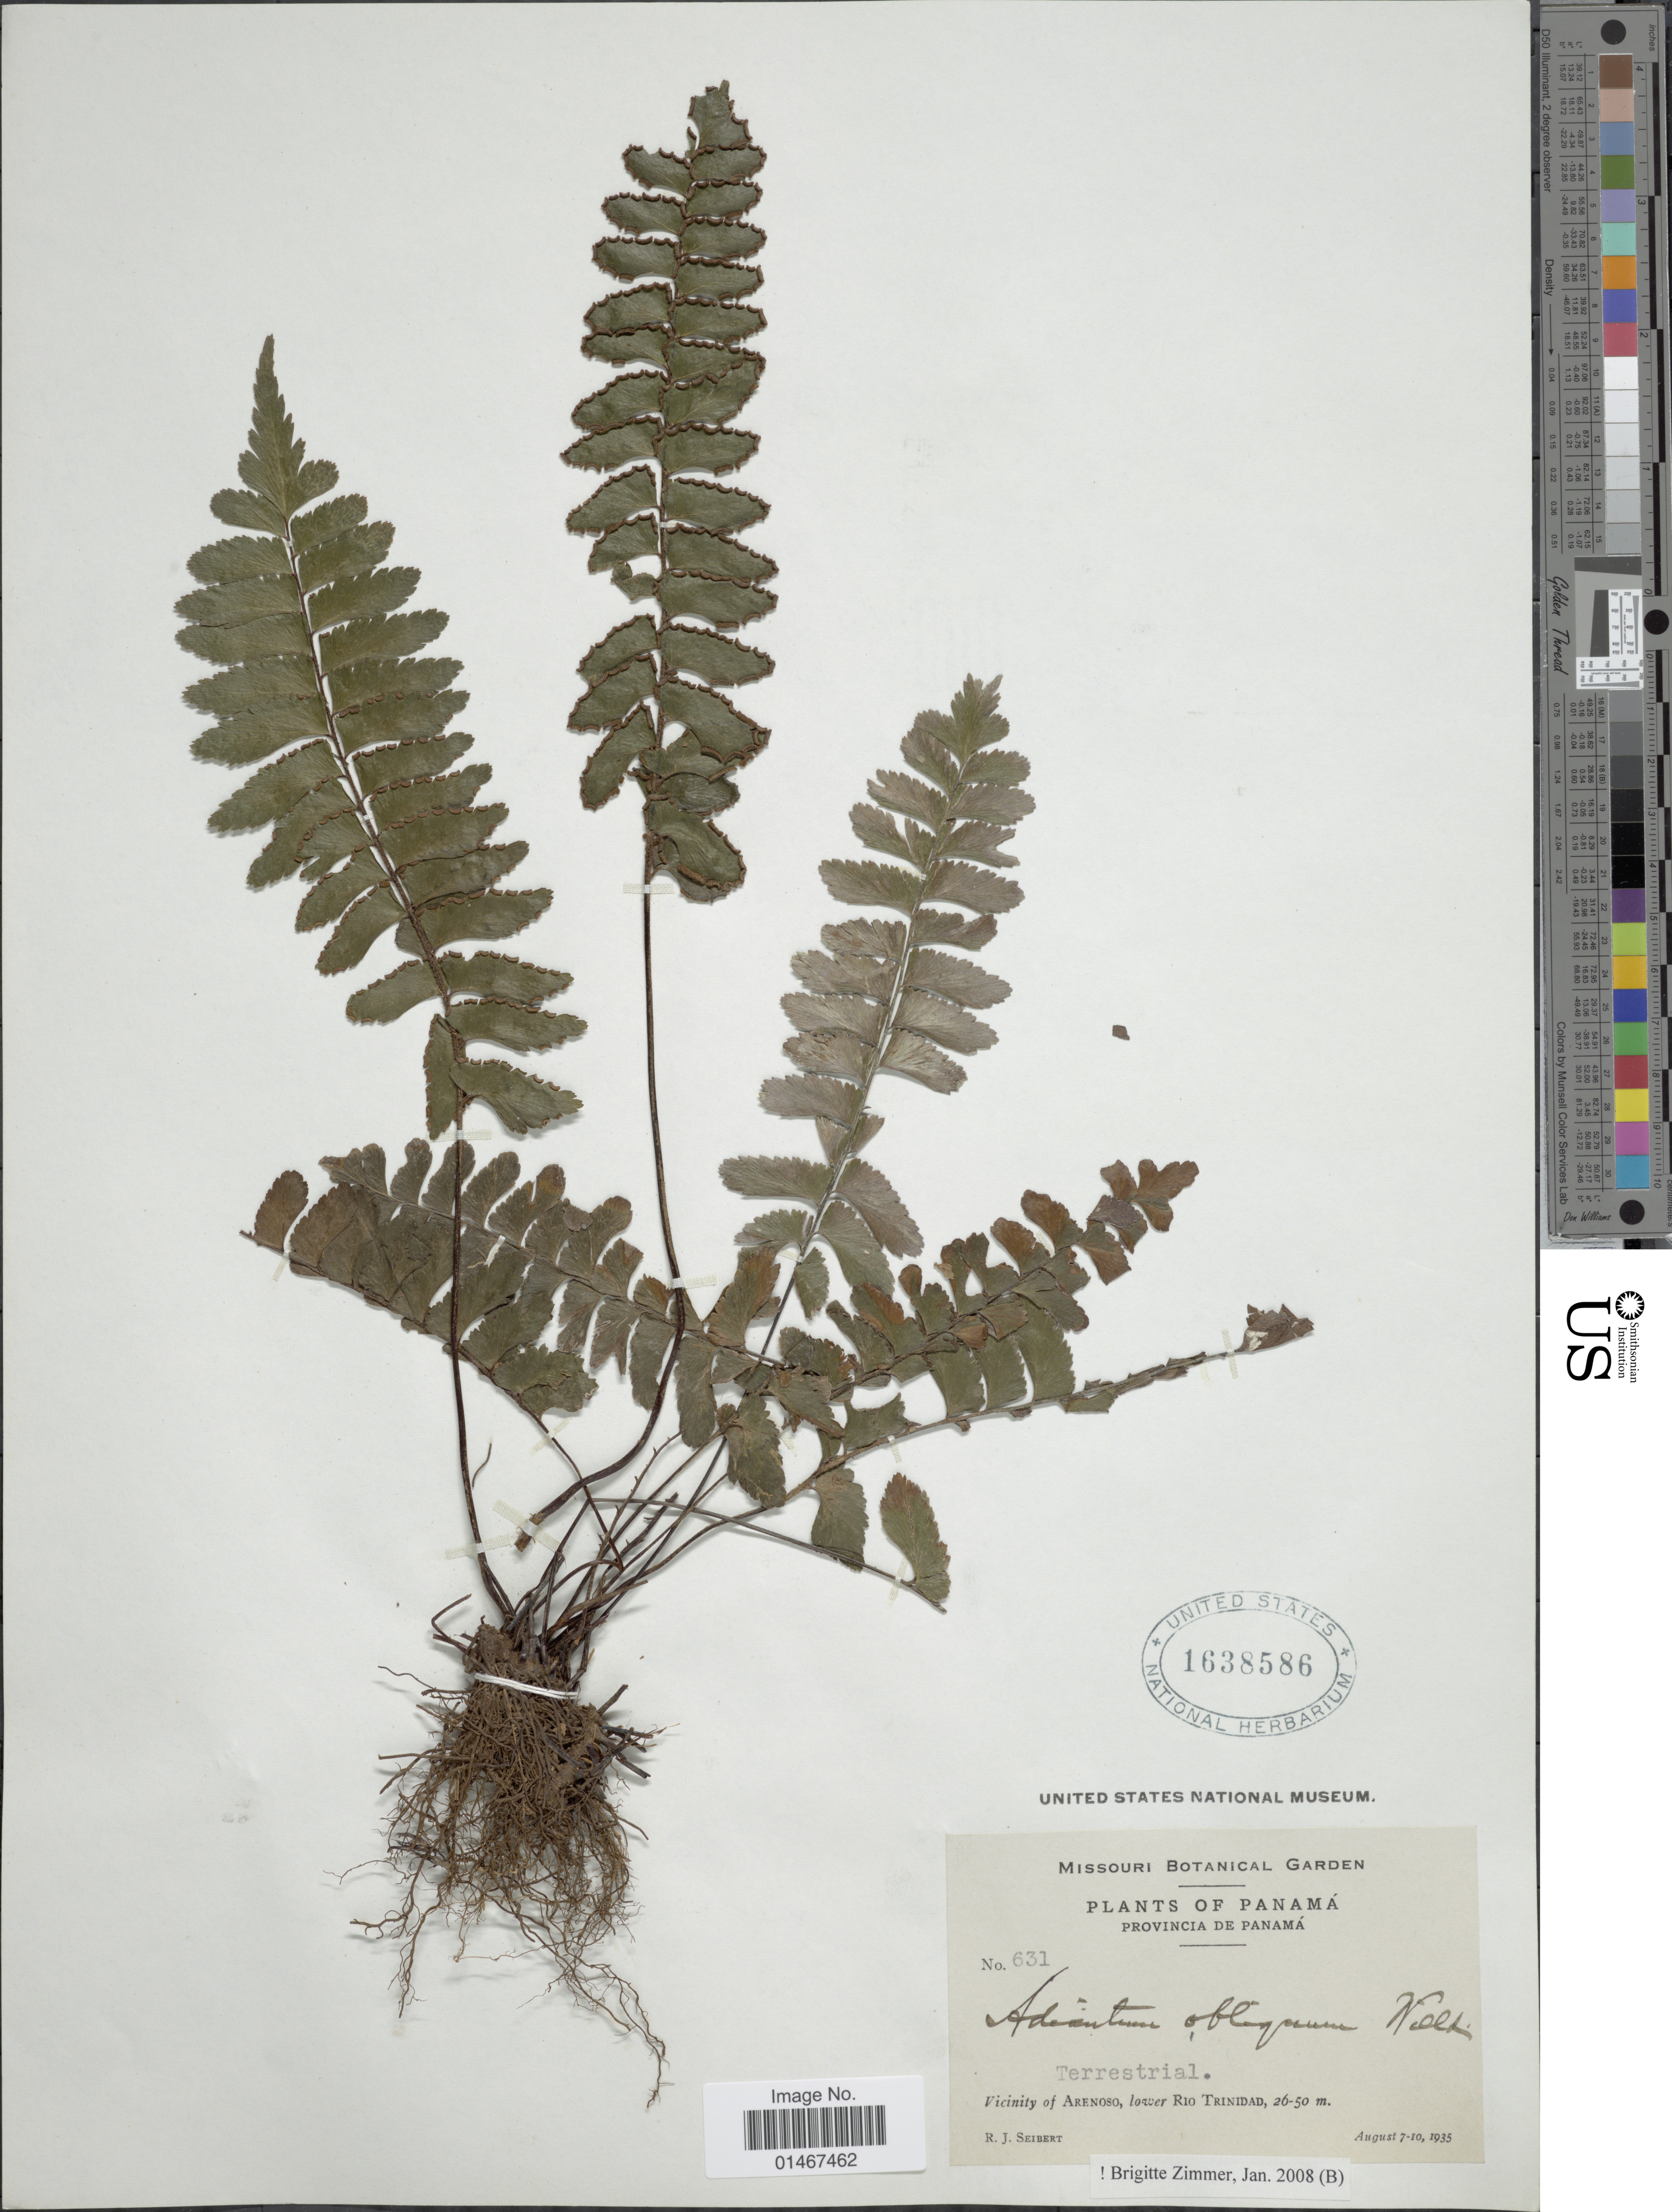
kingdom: Plantae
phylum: Tracheophyta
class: Polypodiopsida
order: Polypodiales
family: Pteridaceae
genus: Adiantum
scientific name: Adiantum obliquum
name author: Willd.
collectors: R. J. Seibert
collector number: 631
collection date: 1935-08-07/1935-08-10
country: Panama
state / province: Panamá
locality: Vicinity of Arenoso, lower Rio Trinidad. Provincia de Panama.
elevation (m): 26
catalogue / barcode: US 1638586